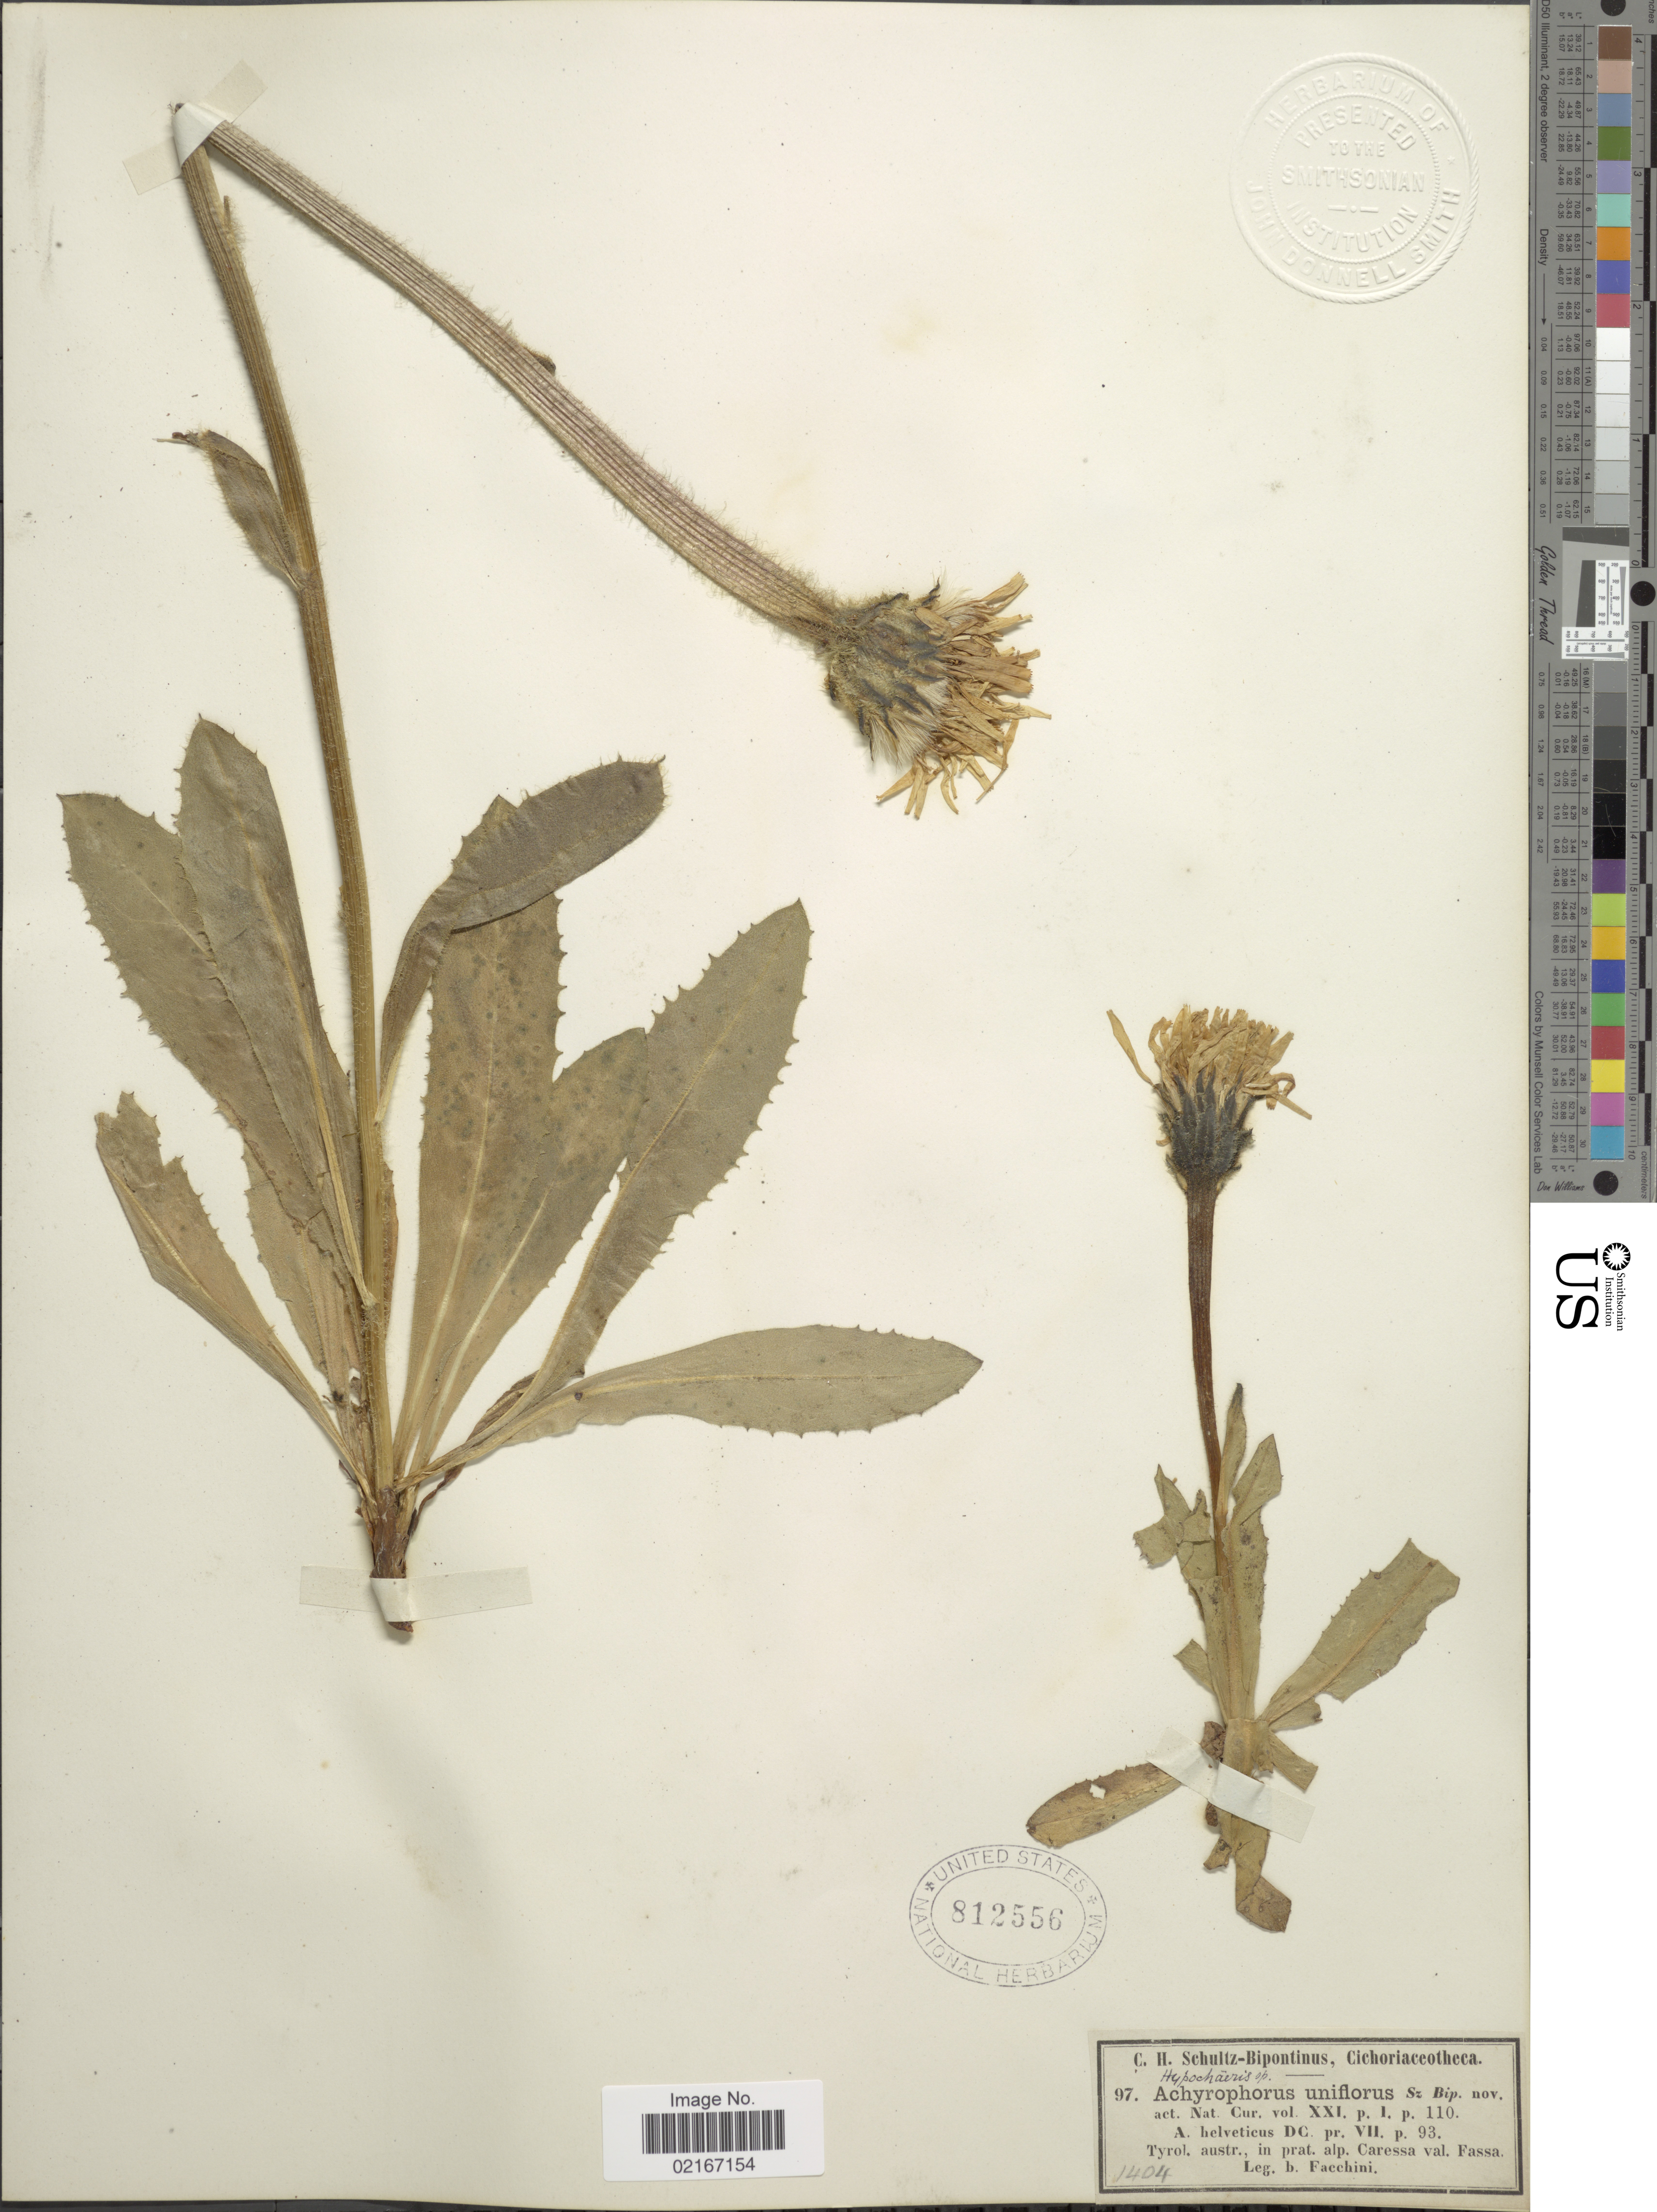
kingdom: Plantae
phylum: Tracheophyta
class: Magnoliopsida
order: Asterales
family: Asteraceae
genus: Hypochaeris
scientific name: Hypochaeris uniflora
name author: Vill.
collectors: B. Facchini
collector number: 97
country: Italy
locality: Tyrol. austr., in prat. alp. Caressa val. Fassa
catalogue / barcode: US 812556